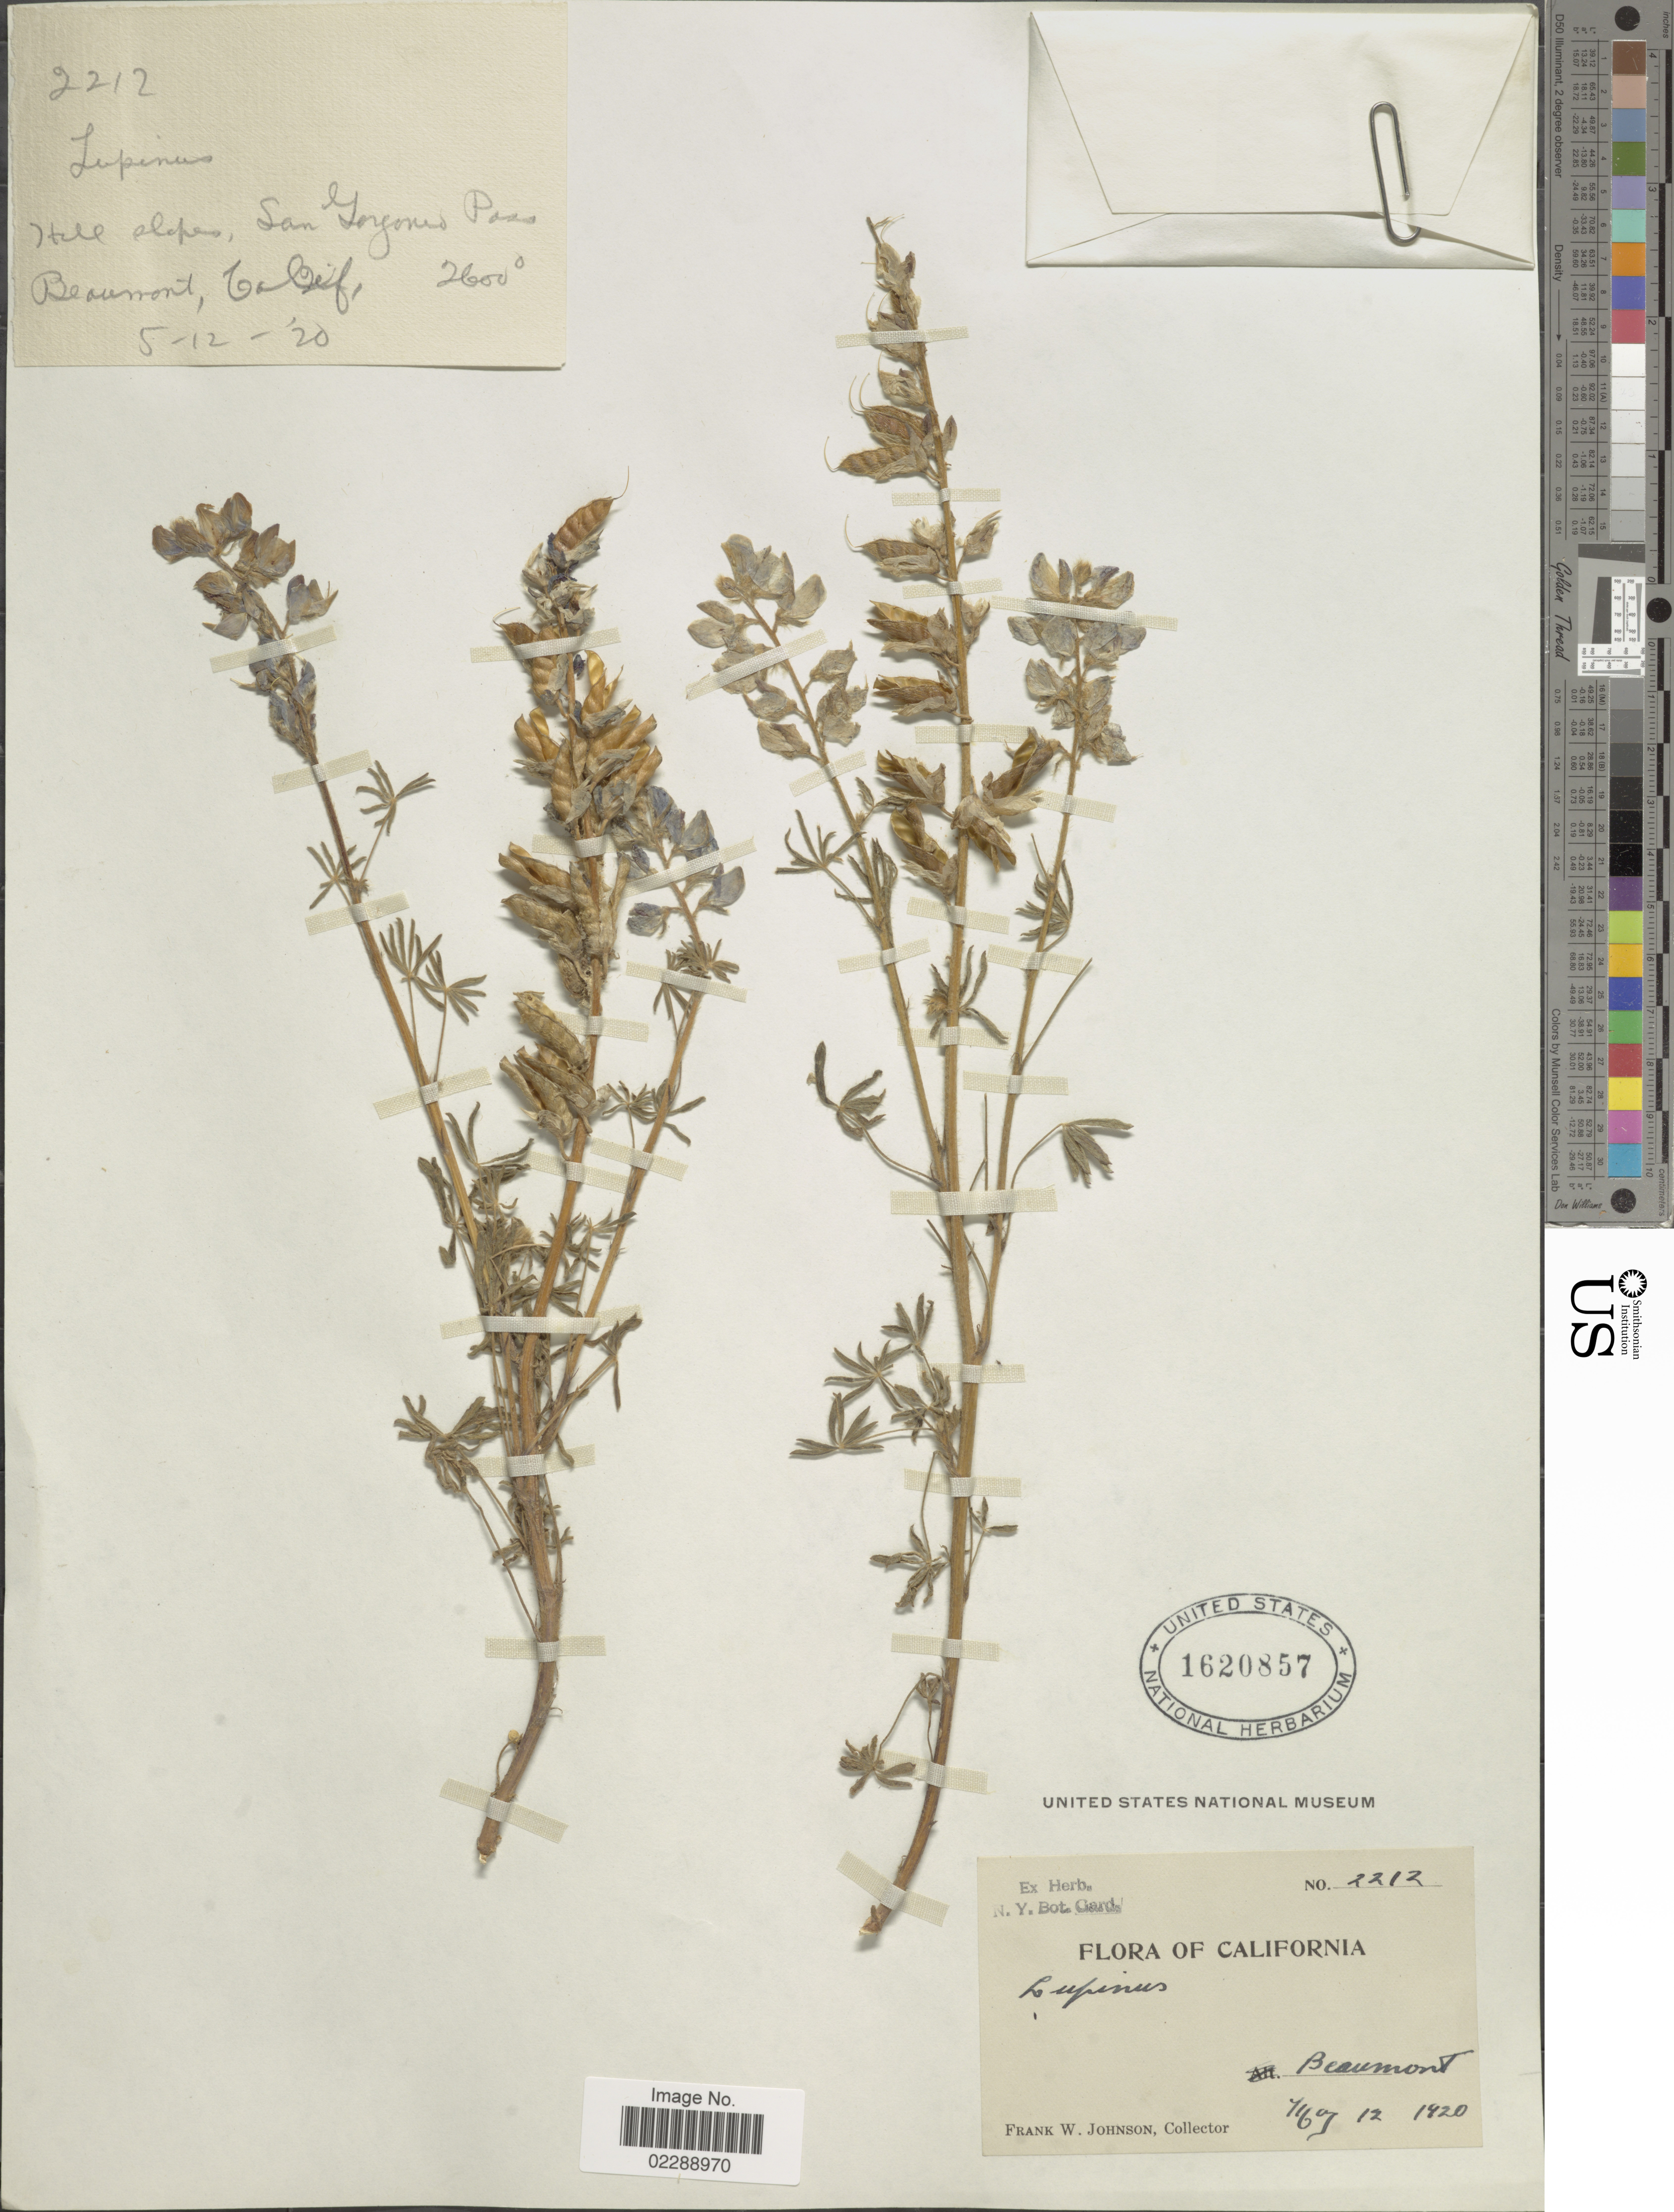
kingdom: Plantae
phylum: Tracheophyta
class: Magnoliopsida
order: Fabales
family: Fabaceae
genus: Lupinus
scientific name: Lupinus sp.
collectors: F. W. Johnson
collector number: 2212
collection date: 1920-05-12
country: United States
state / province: California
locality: Beaumont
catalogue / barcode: US 1620857